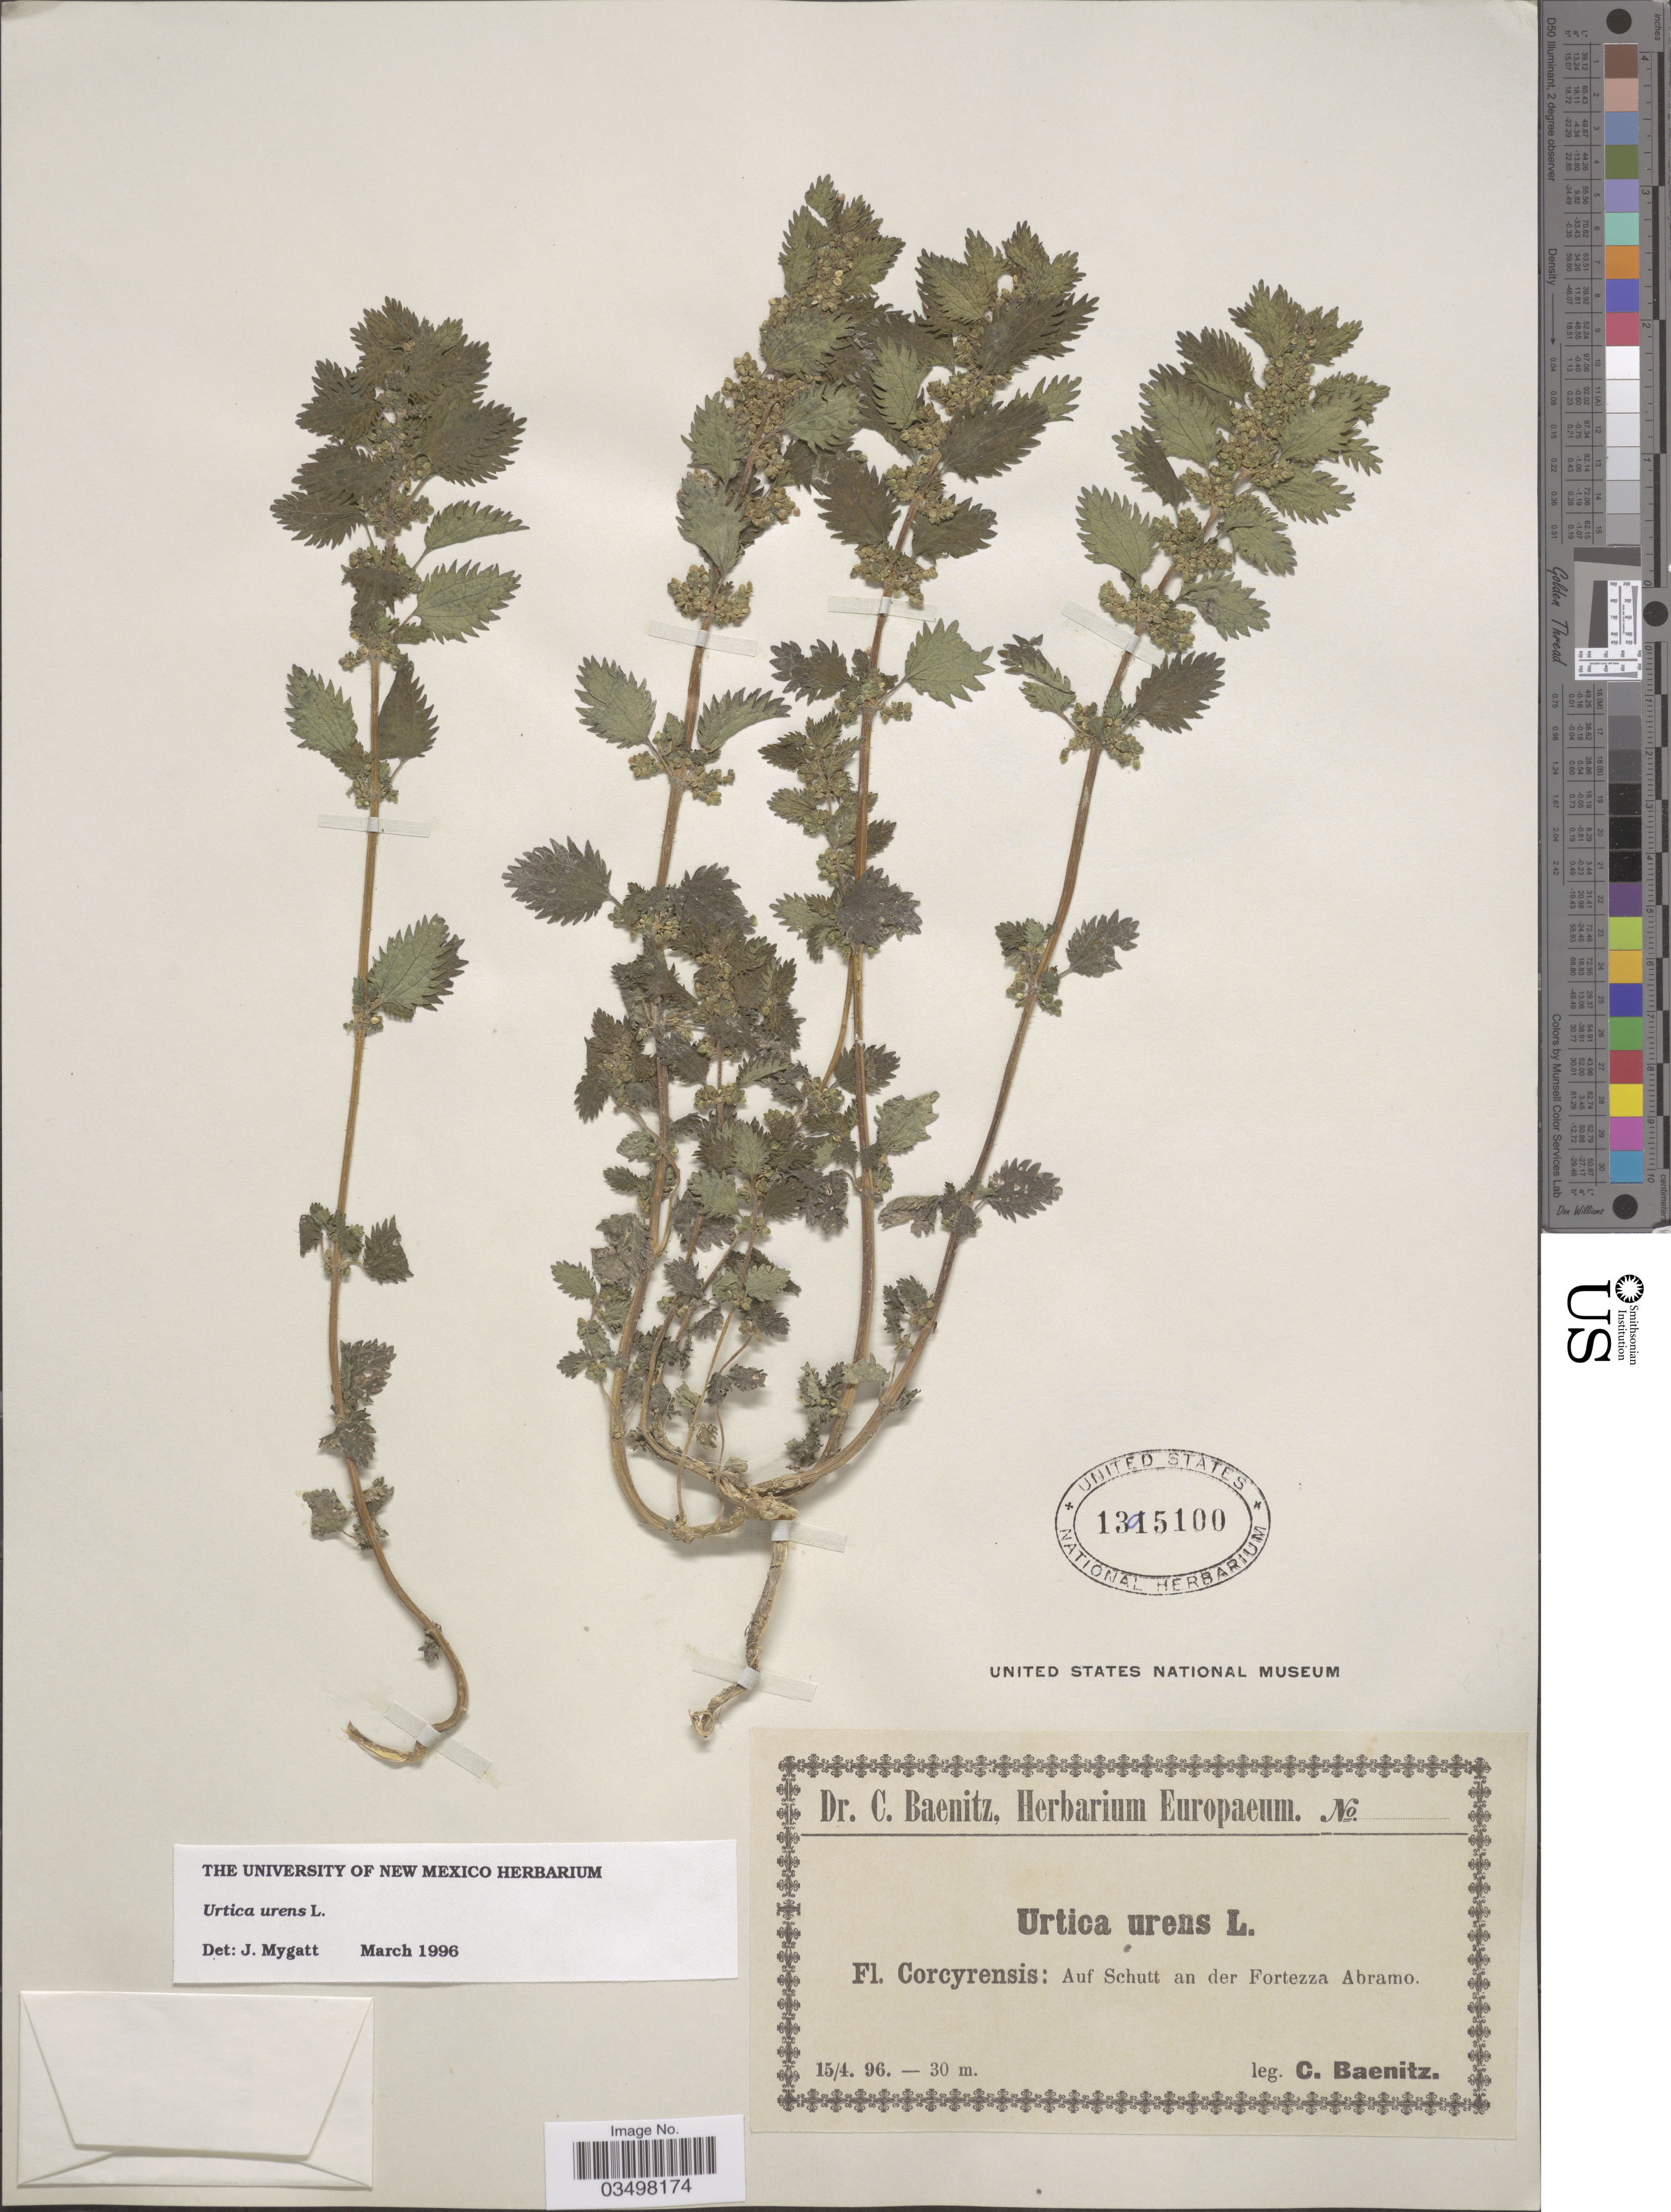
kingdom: Plantae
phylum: Tracheophyta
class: Magnoliopsida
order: Rosales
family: Urticaceae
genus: Urtica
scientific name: Urtica urens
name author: L.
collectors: C. G. Baenitz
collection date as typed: Transcribed d/m/y: 15/4/96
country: Greece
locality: Corcyrensis: Auf Schutt an der Fortezza Abramo.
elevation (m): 30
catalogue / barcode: US 1395100